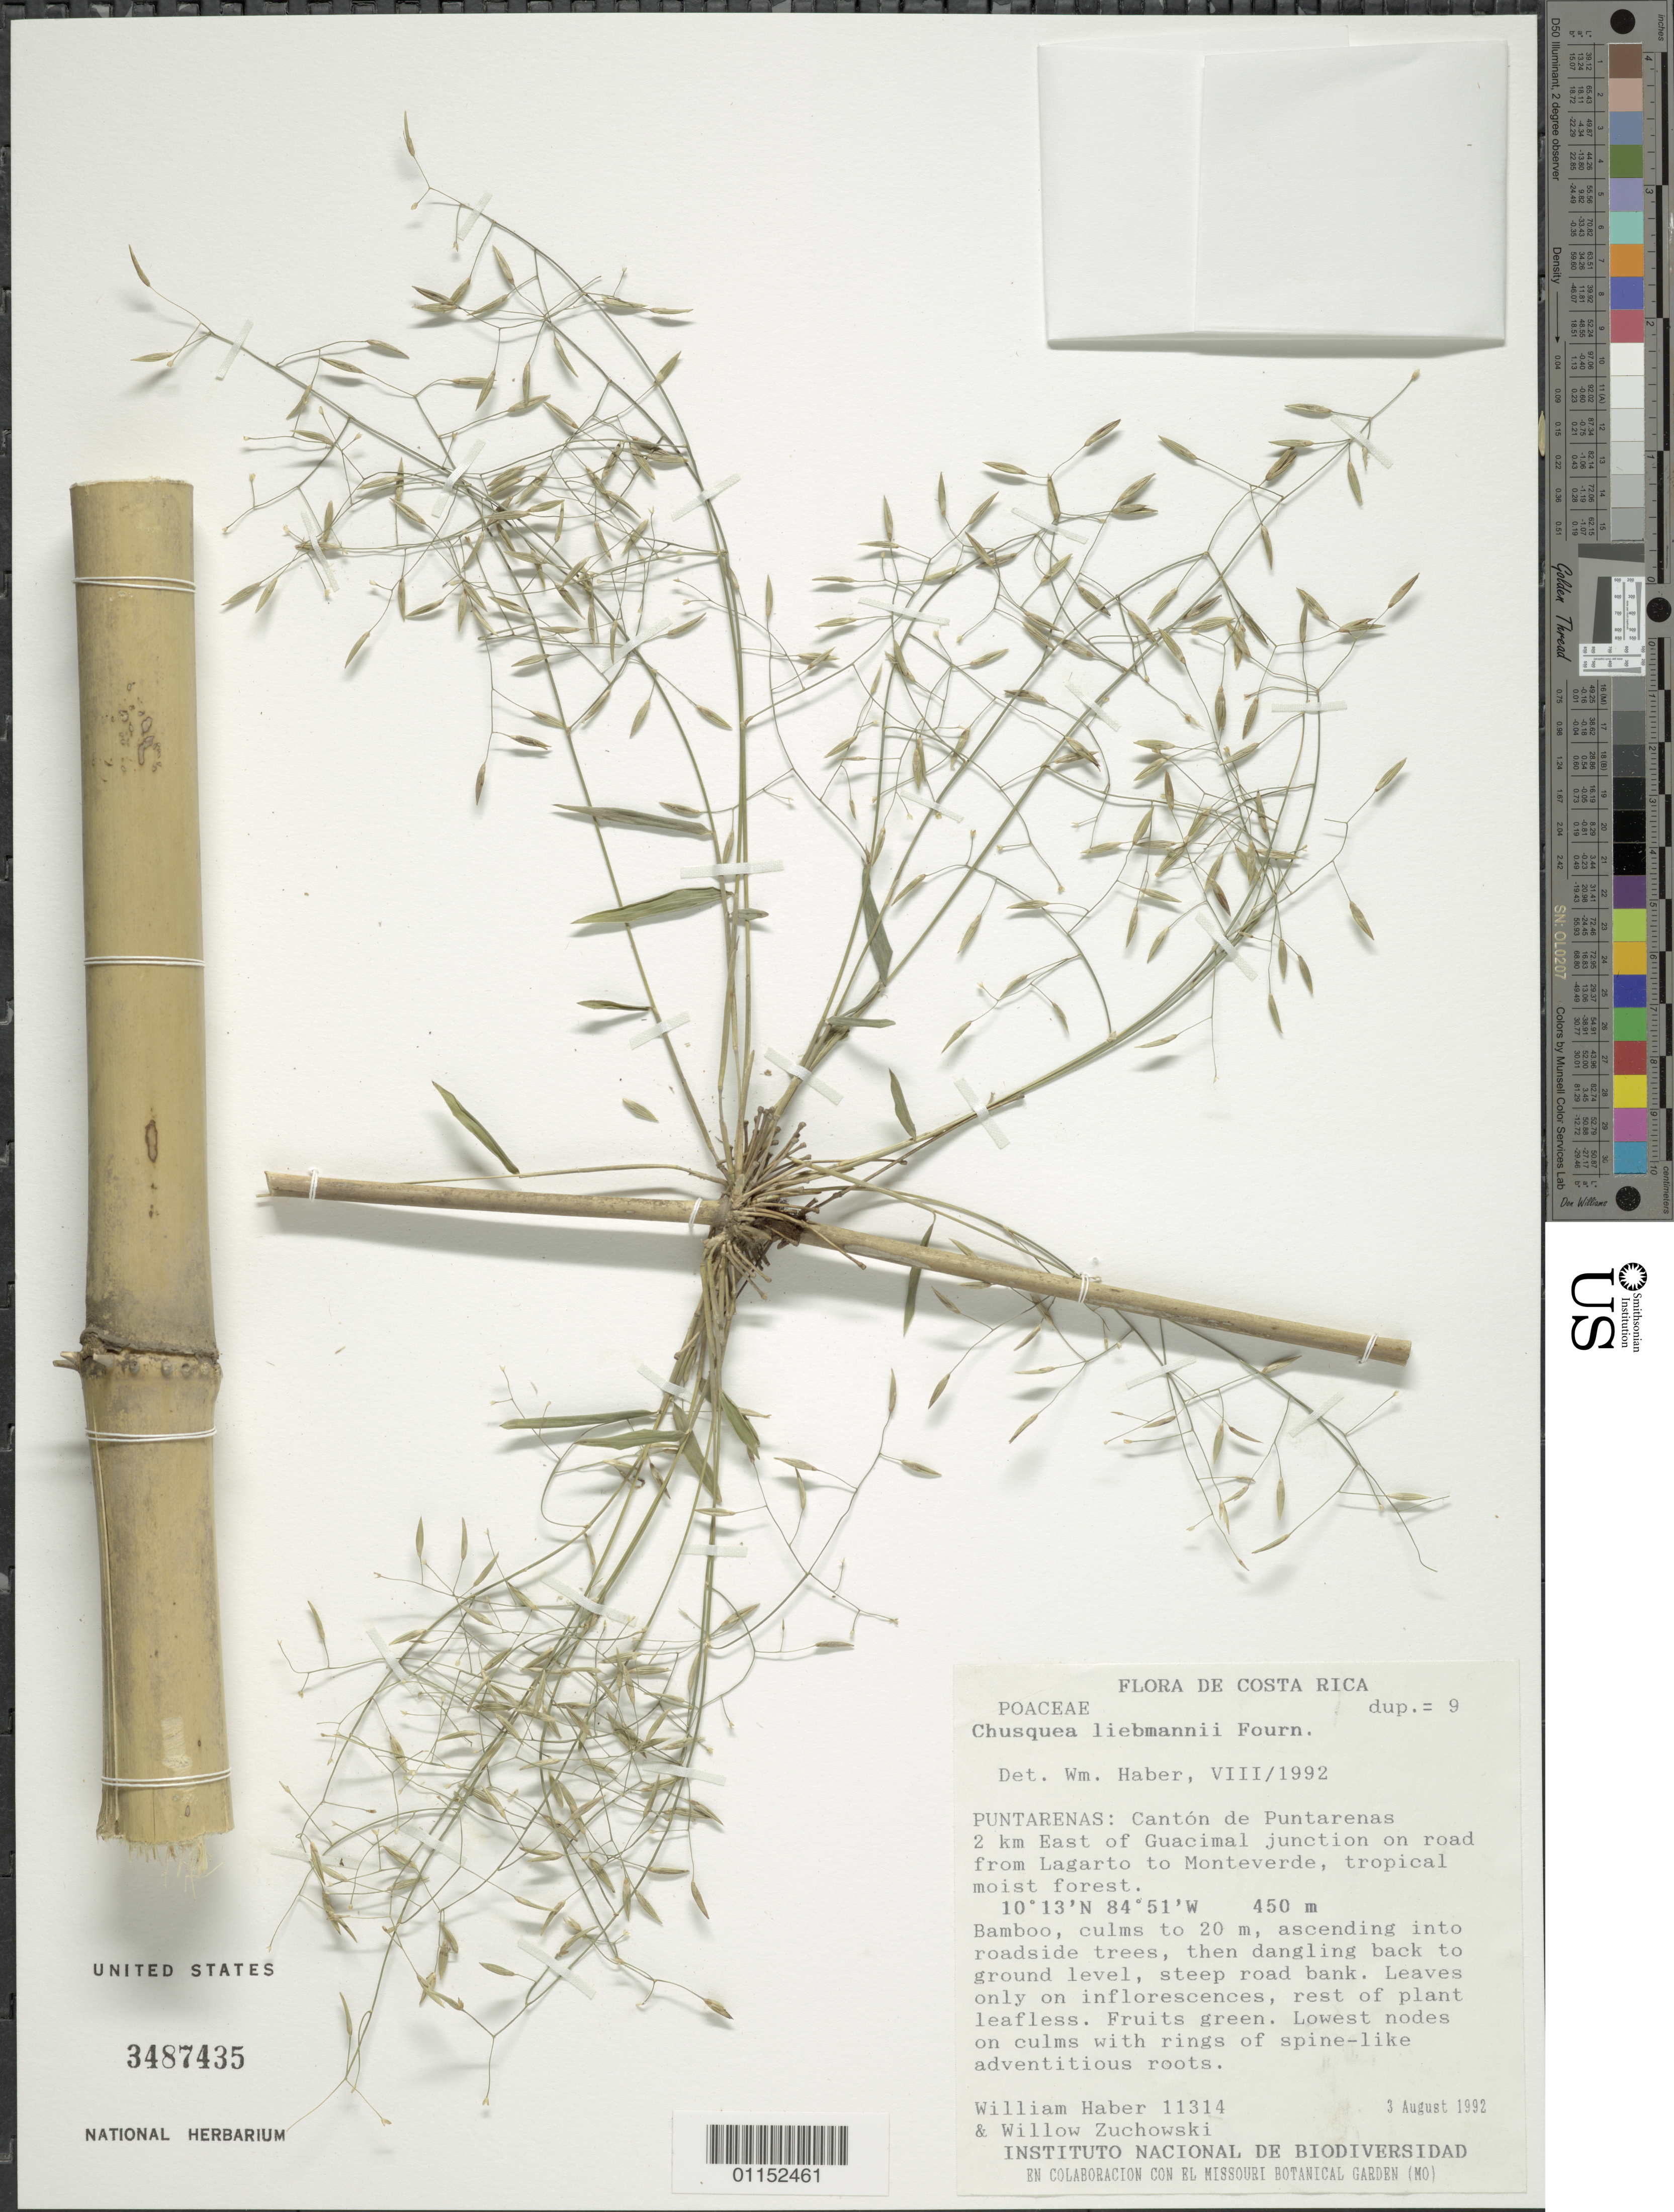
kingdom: Plantae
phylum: Tracheophyta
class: Liliopsida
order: Poales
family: Poaceae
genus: Chusquea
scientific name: Chusquea liebmannii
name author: E. Fourn.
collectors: W. Haber & W. Zuchowski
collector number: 11314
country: Costa Rica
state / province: Puntarenas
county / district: Puntarenas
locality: E of Guacimal junction on road from Lagarto to Monteverde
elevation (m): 450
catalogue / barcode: US 3487435